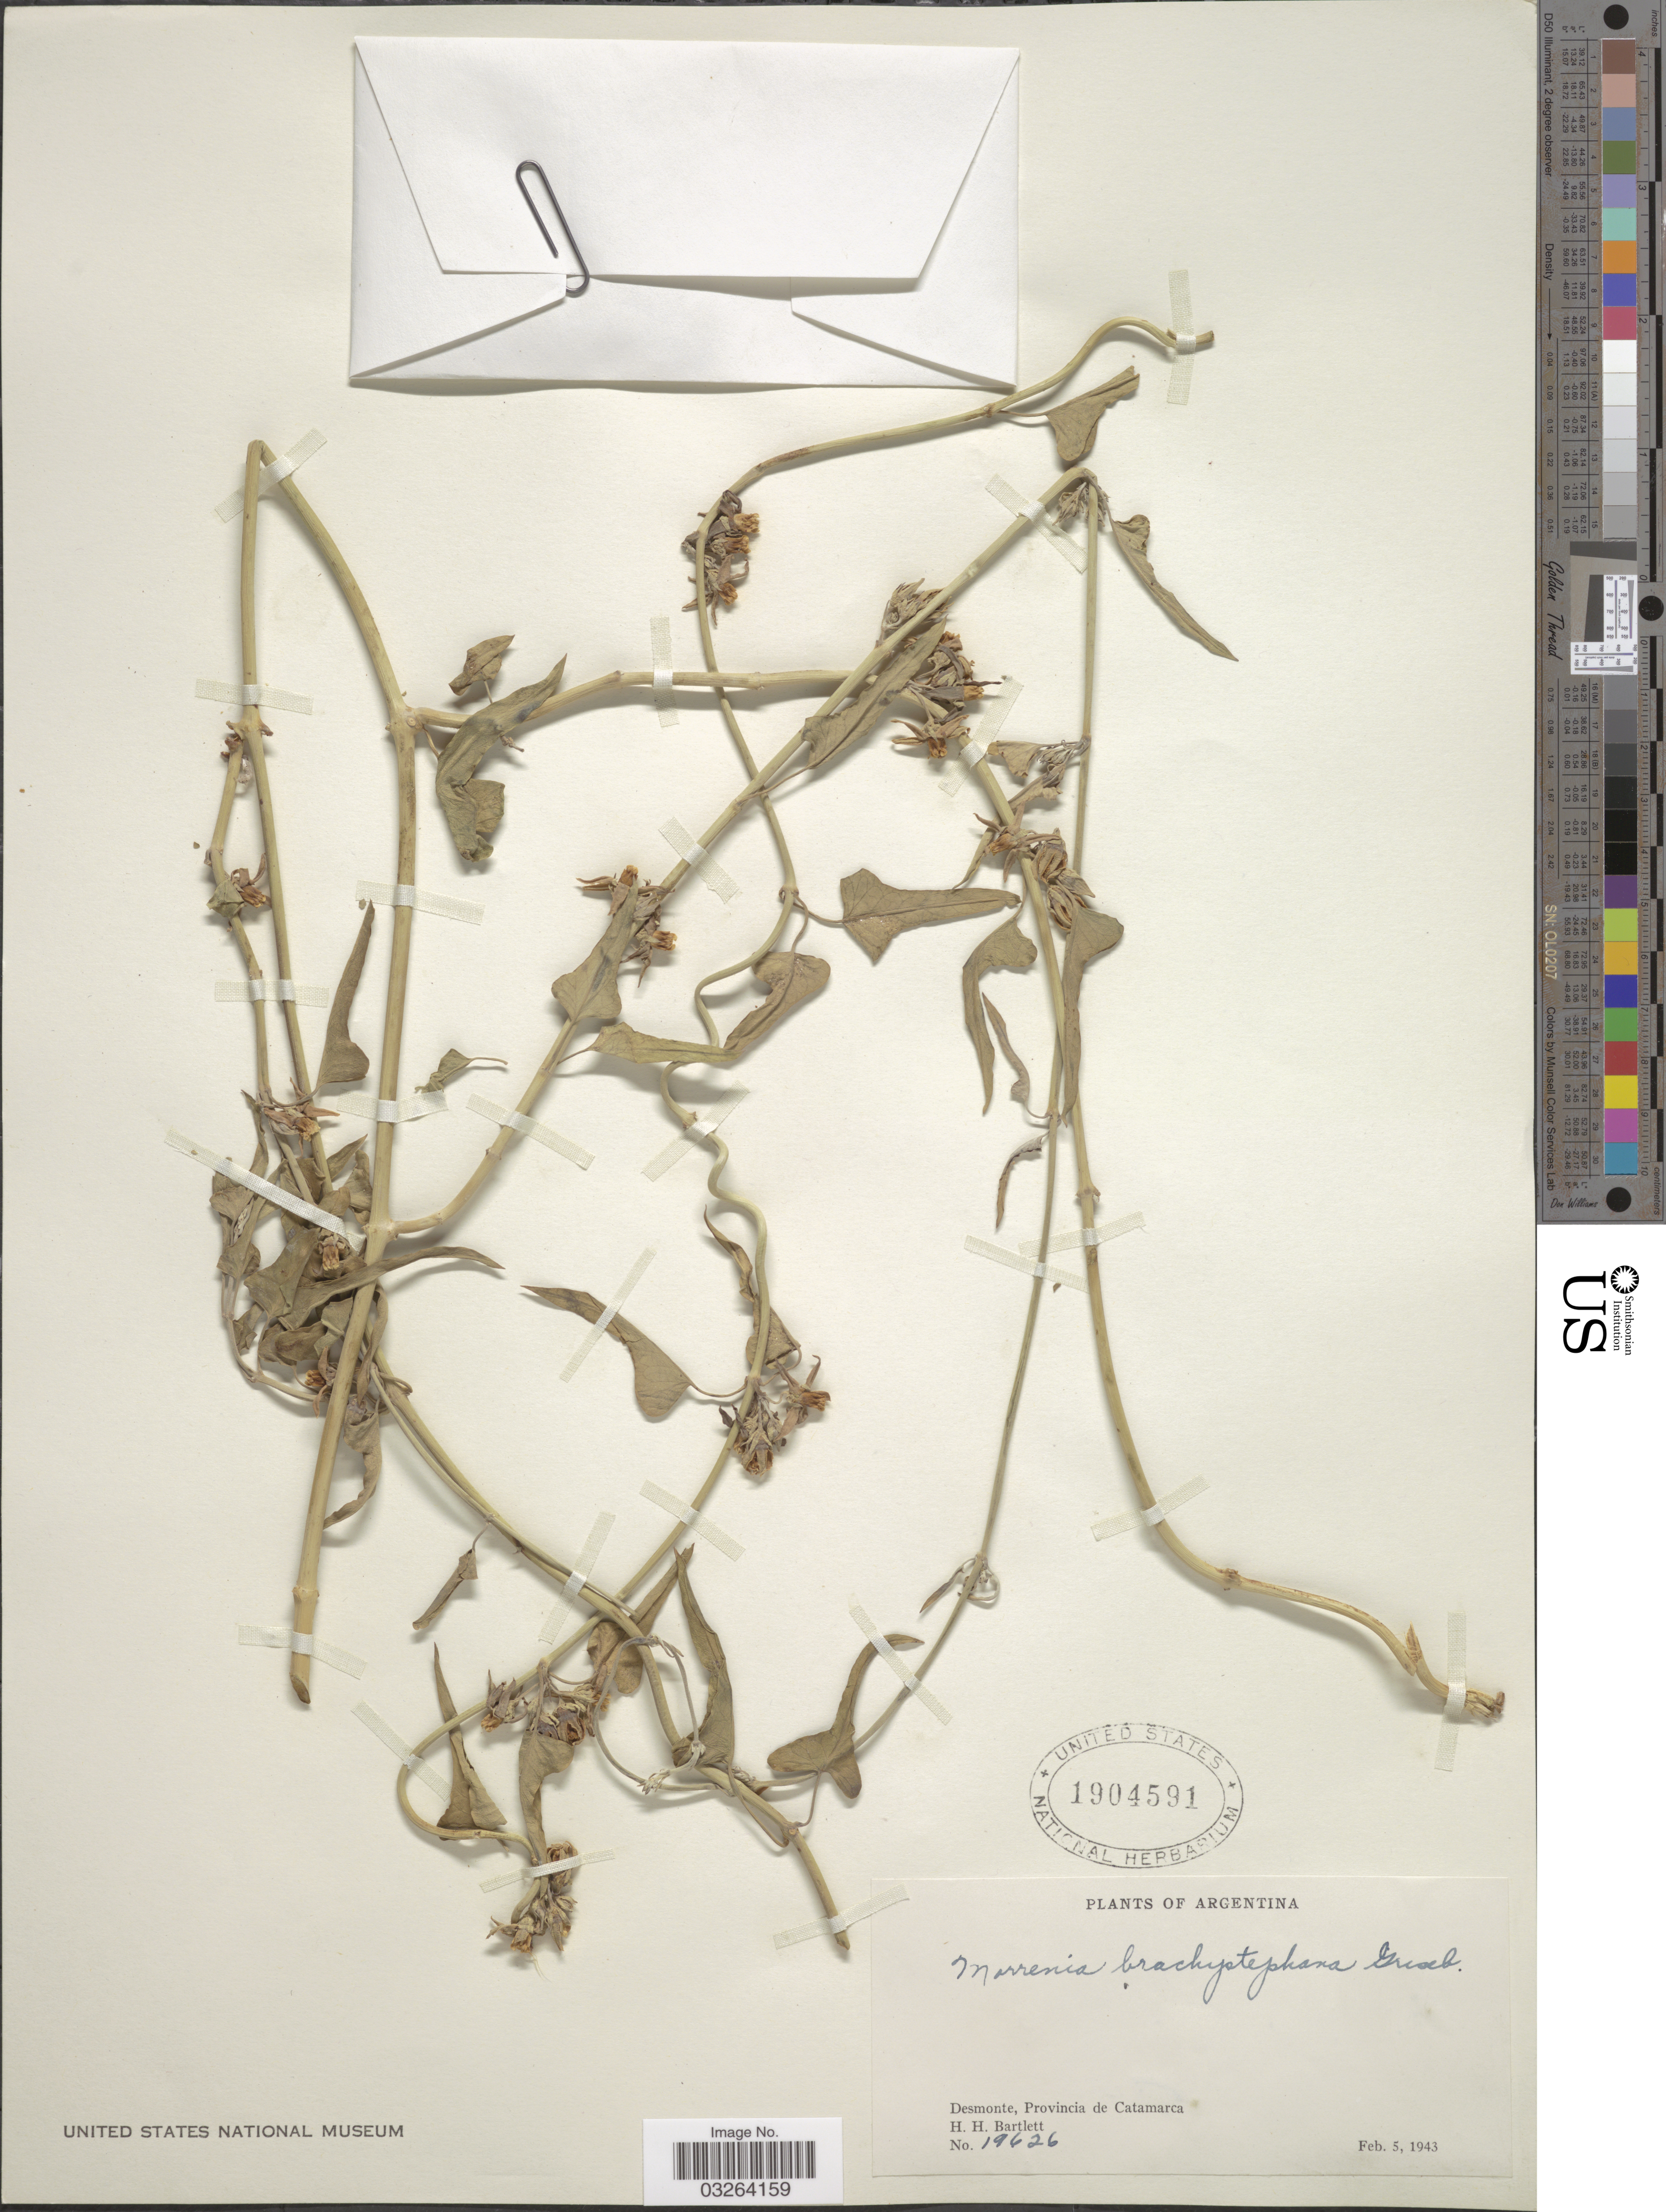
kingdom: Plantae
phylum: Tracheophyta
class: Magnoliopsida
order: Gentianales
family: Apocynaceae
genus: Morrenia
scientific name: Morrenia brachystephana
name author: Griseb.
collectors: H. H. Bartlett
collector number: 19626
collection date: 1943-02-05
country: Argentina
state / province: Catamarca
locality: Demonte, Provincia de Catamarca.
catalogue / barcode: US 1904591